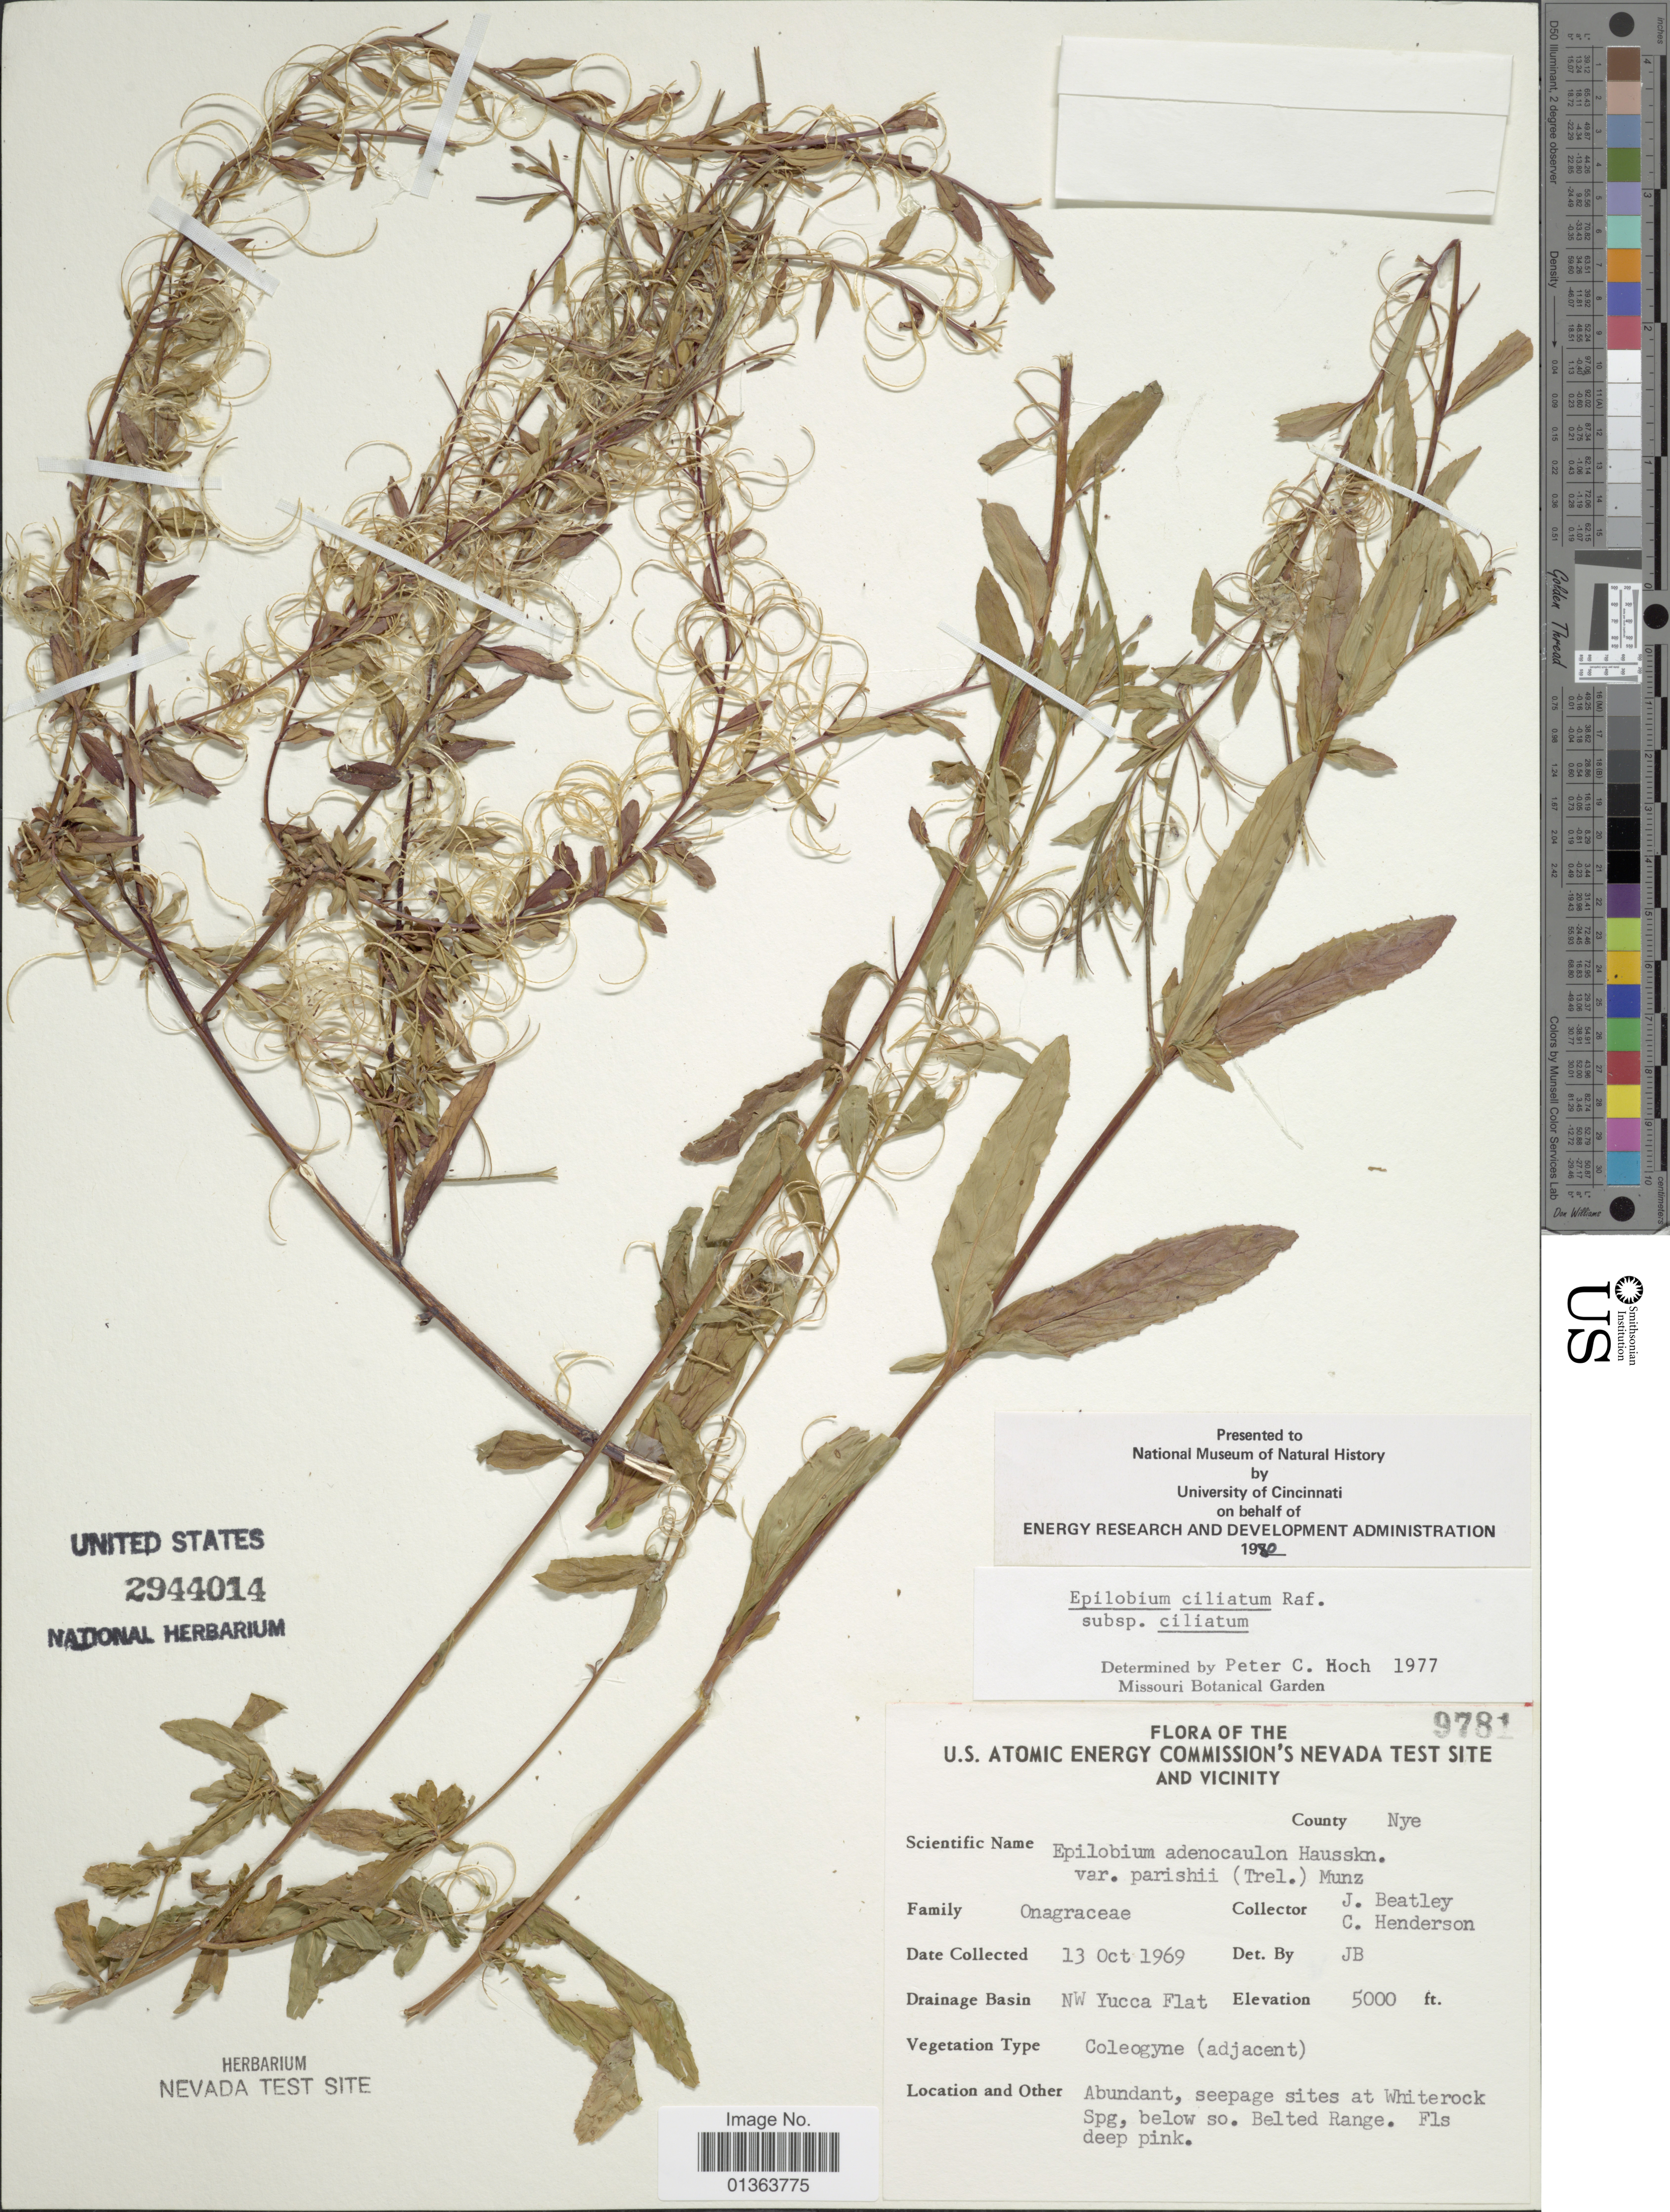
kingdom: Plantae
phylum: Tracheophyta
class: Magnoliopsida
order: Myrtales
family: Onagraceae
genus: Epilobium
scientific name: Epilobium ciliatum subsp. ciliatum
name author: Raf.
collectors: J. C. Beatley & C. Henderson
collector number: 9781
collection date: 1969-10-13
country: United States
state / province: Nevada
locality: U.S. atomic energy commission's Nevada test site and vicinity. County Nye. Drainage Basin NW Yucca Flat. Abundant, seepage sites at Whiterock Spg, below so. Belted Range.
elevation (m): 1524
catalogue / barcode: US 2944014